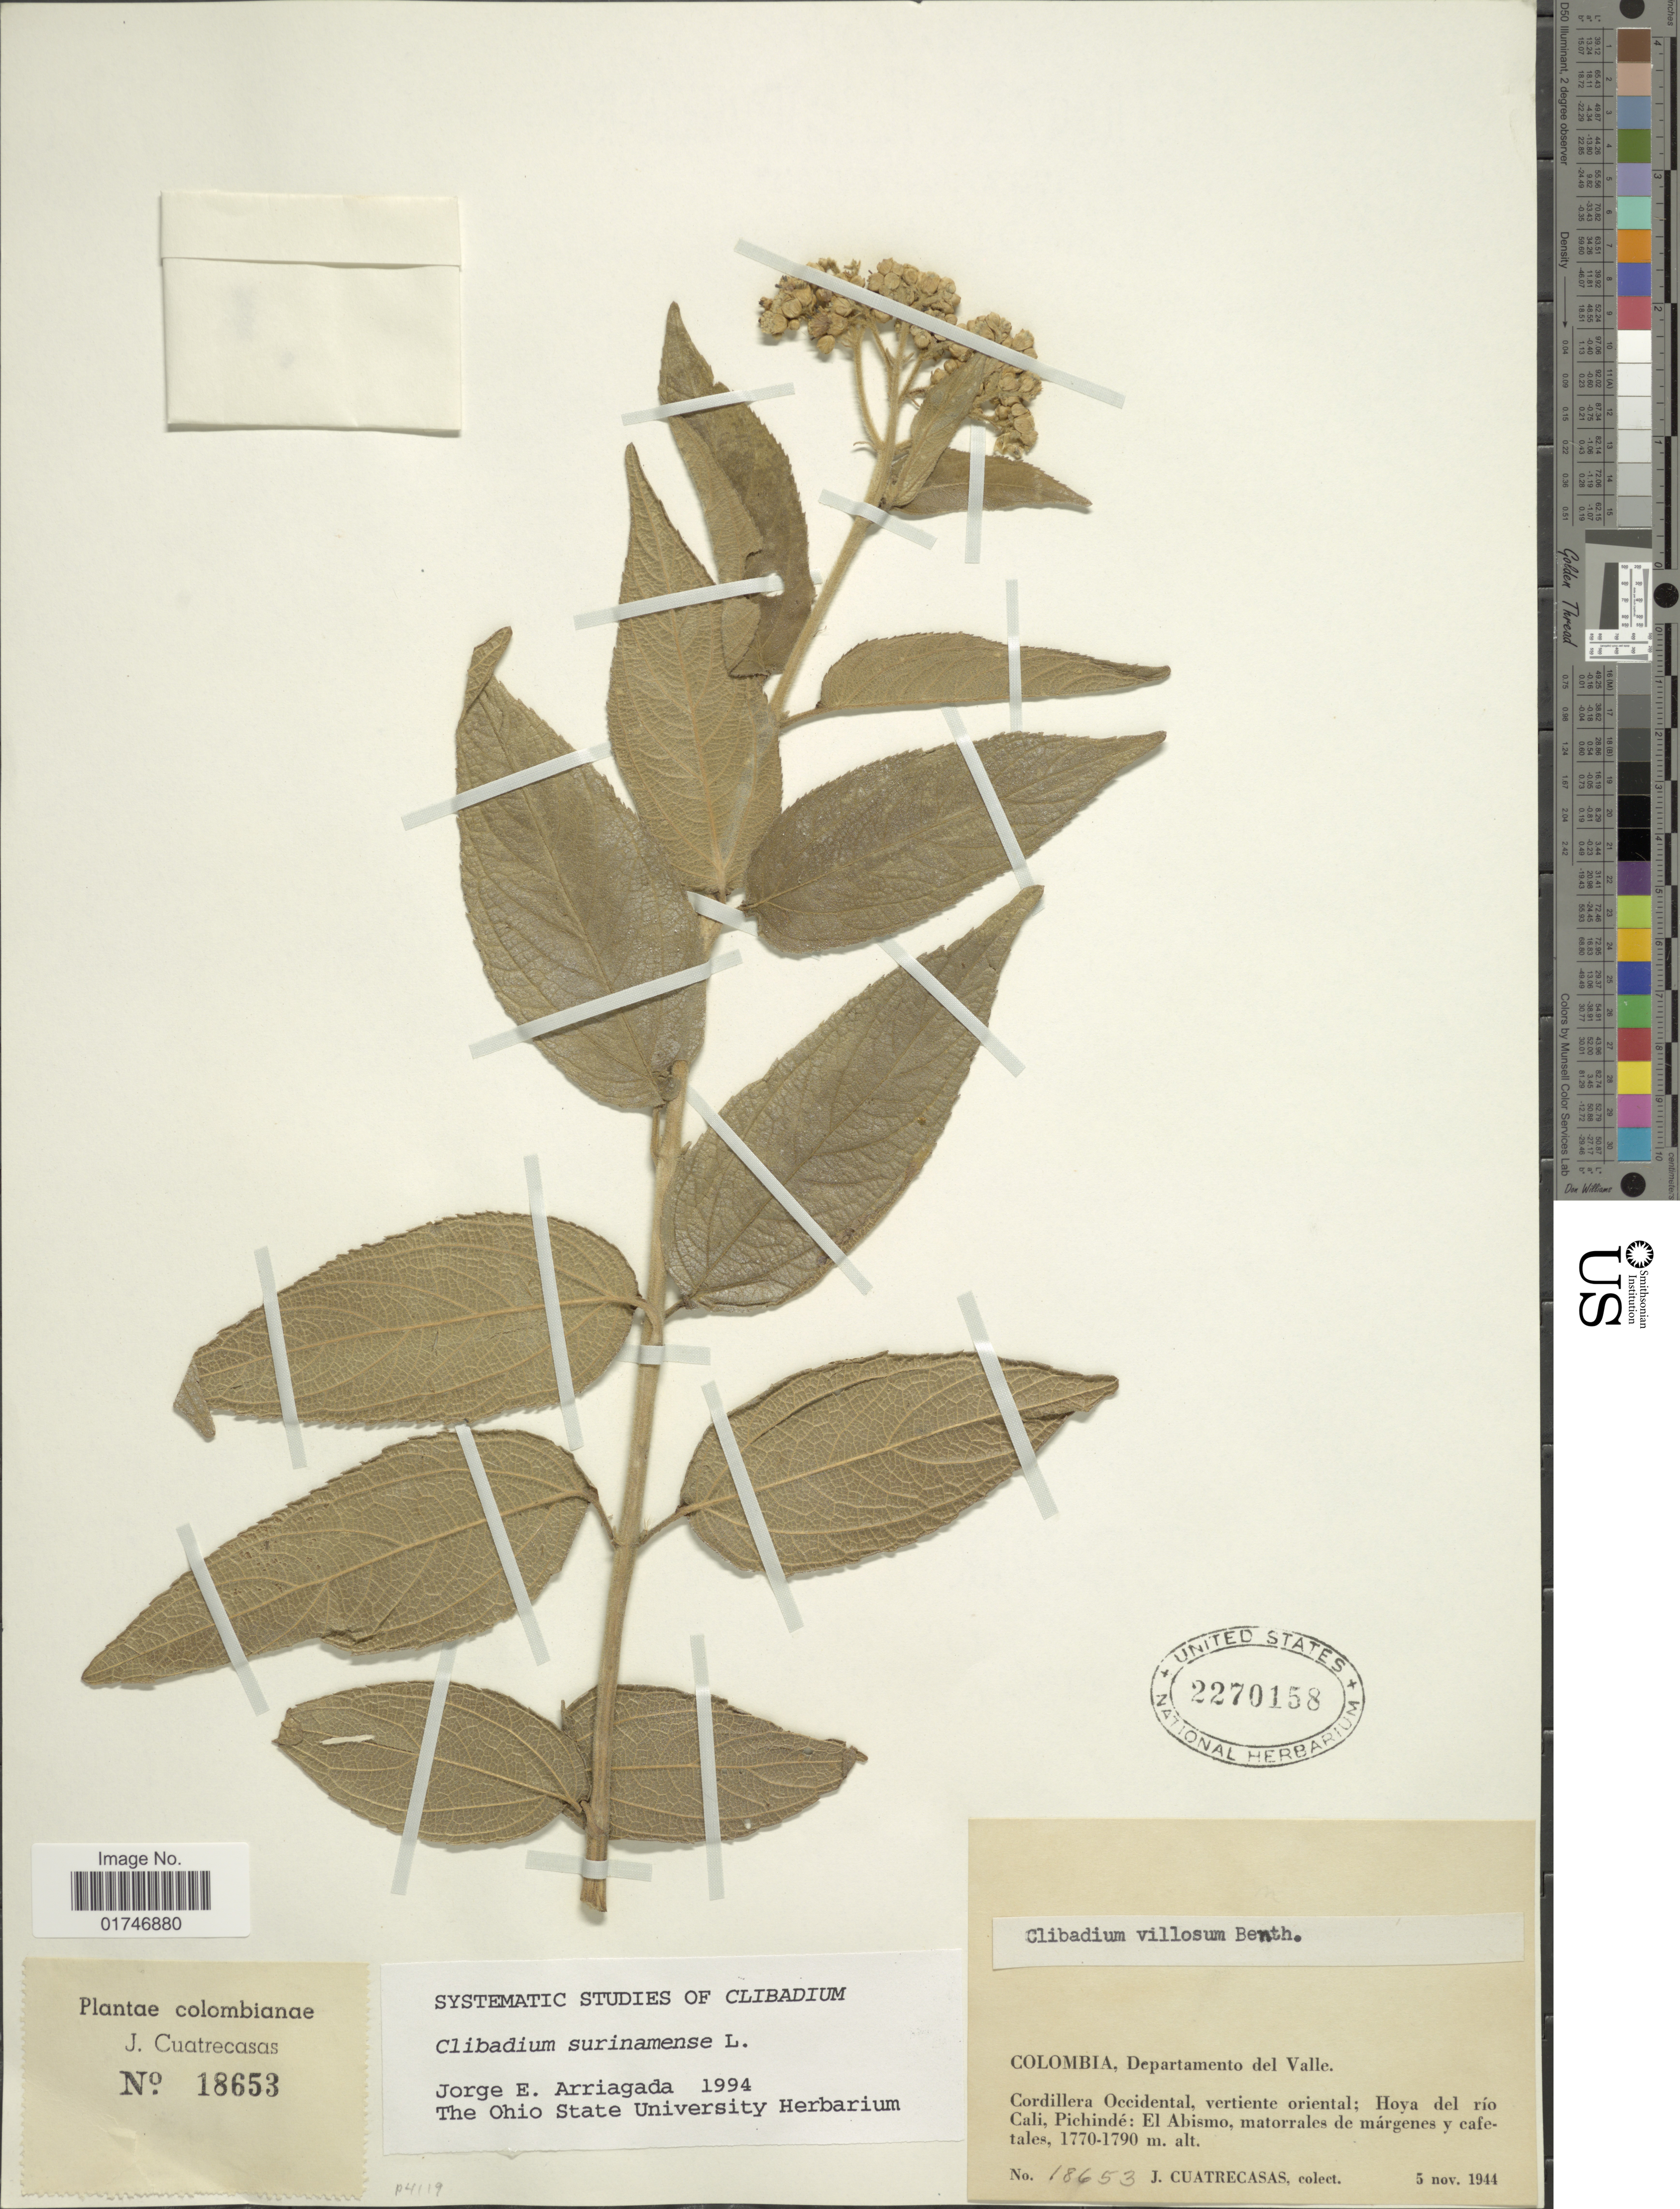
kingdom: Plantae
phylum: Tracheophyta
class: Magnoliopsida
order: Asterales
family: Asteraceae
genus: Clibadium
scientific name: Clibadium surinamense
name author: L.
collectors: J. Cuatrecasas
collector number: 18653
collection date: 1944-11-05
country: Colombia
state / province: Valle del Cauca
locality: Colombia, Departamento del Valle. Cordillera Occidental, vertiente oriental: Hoya del río Calí, Pichindé: El Abismo, matorrales de márgenes y cafetales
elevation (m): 1770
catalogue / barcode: US 2270158